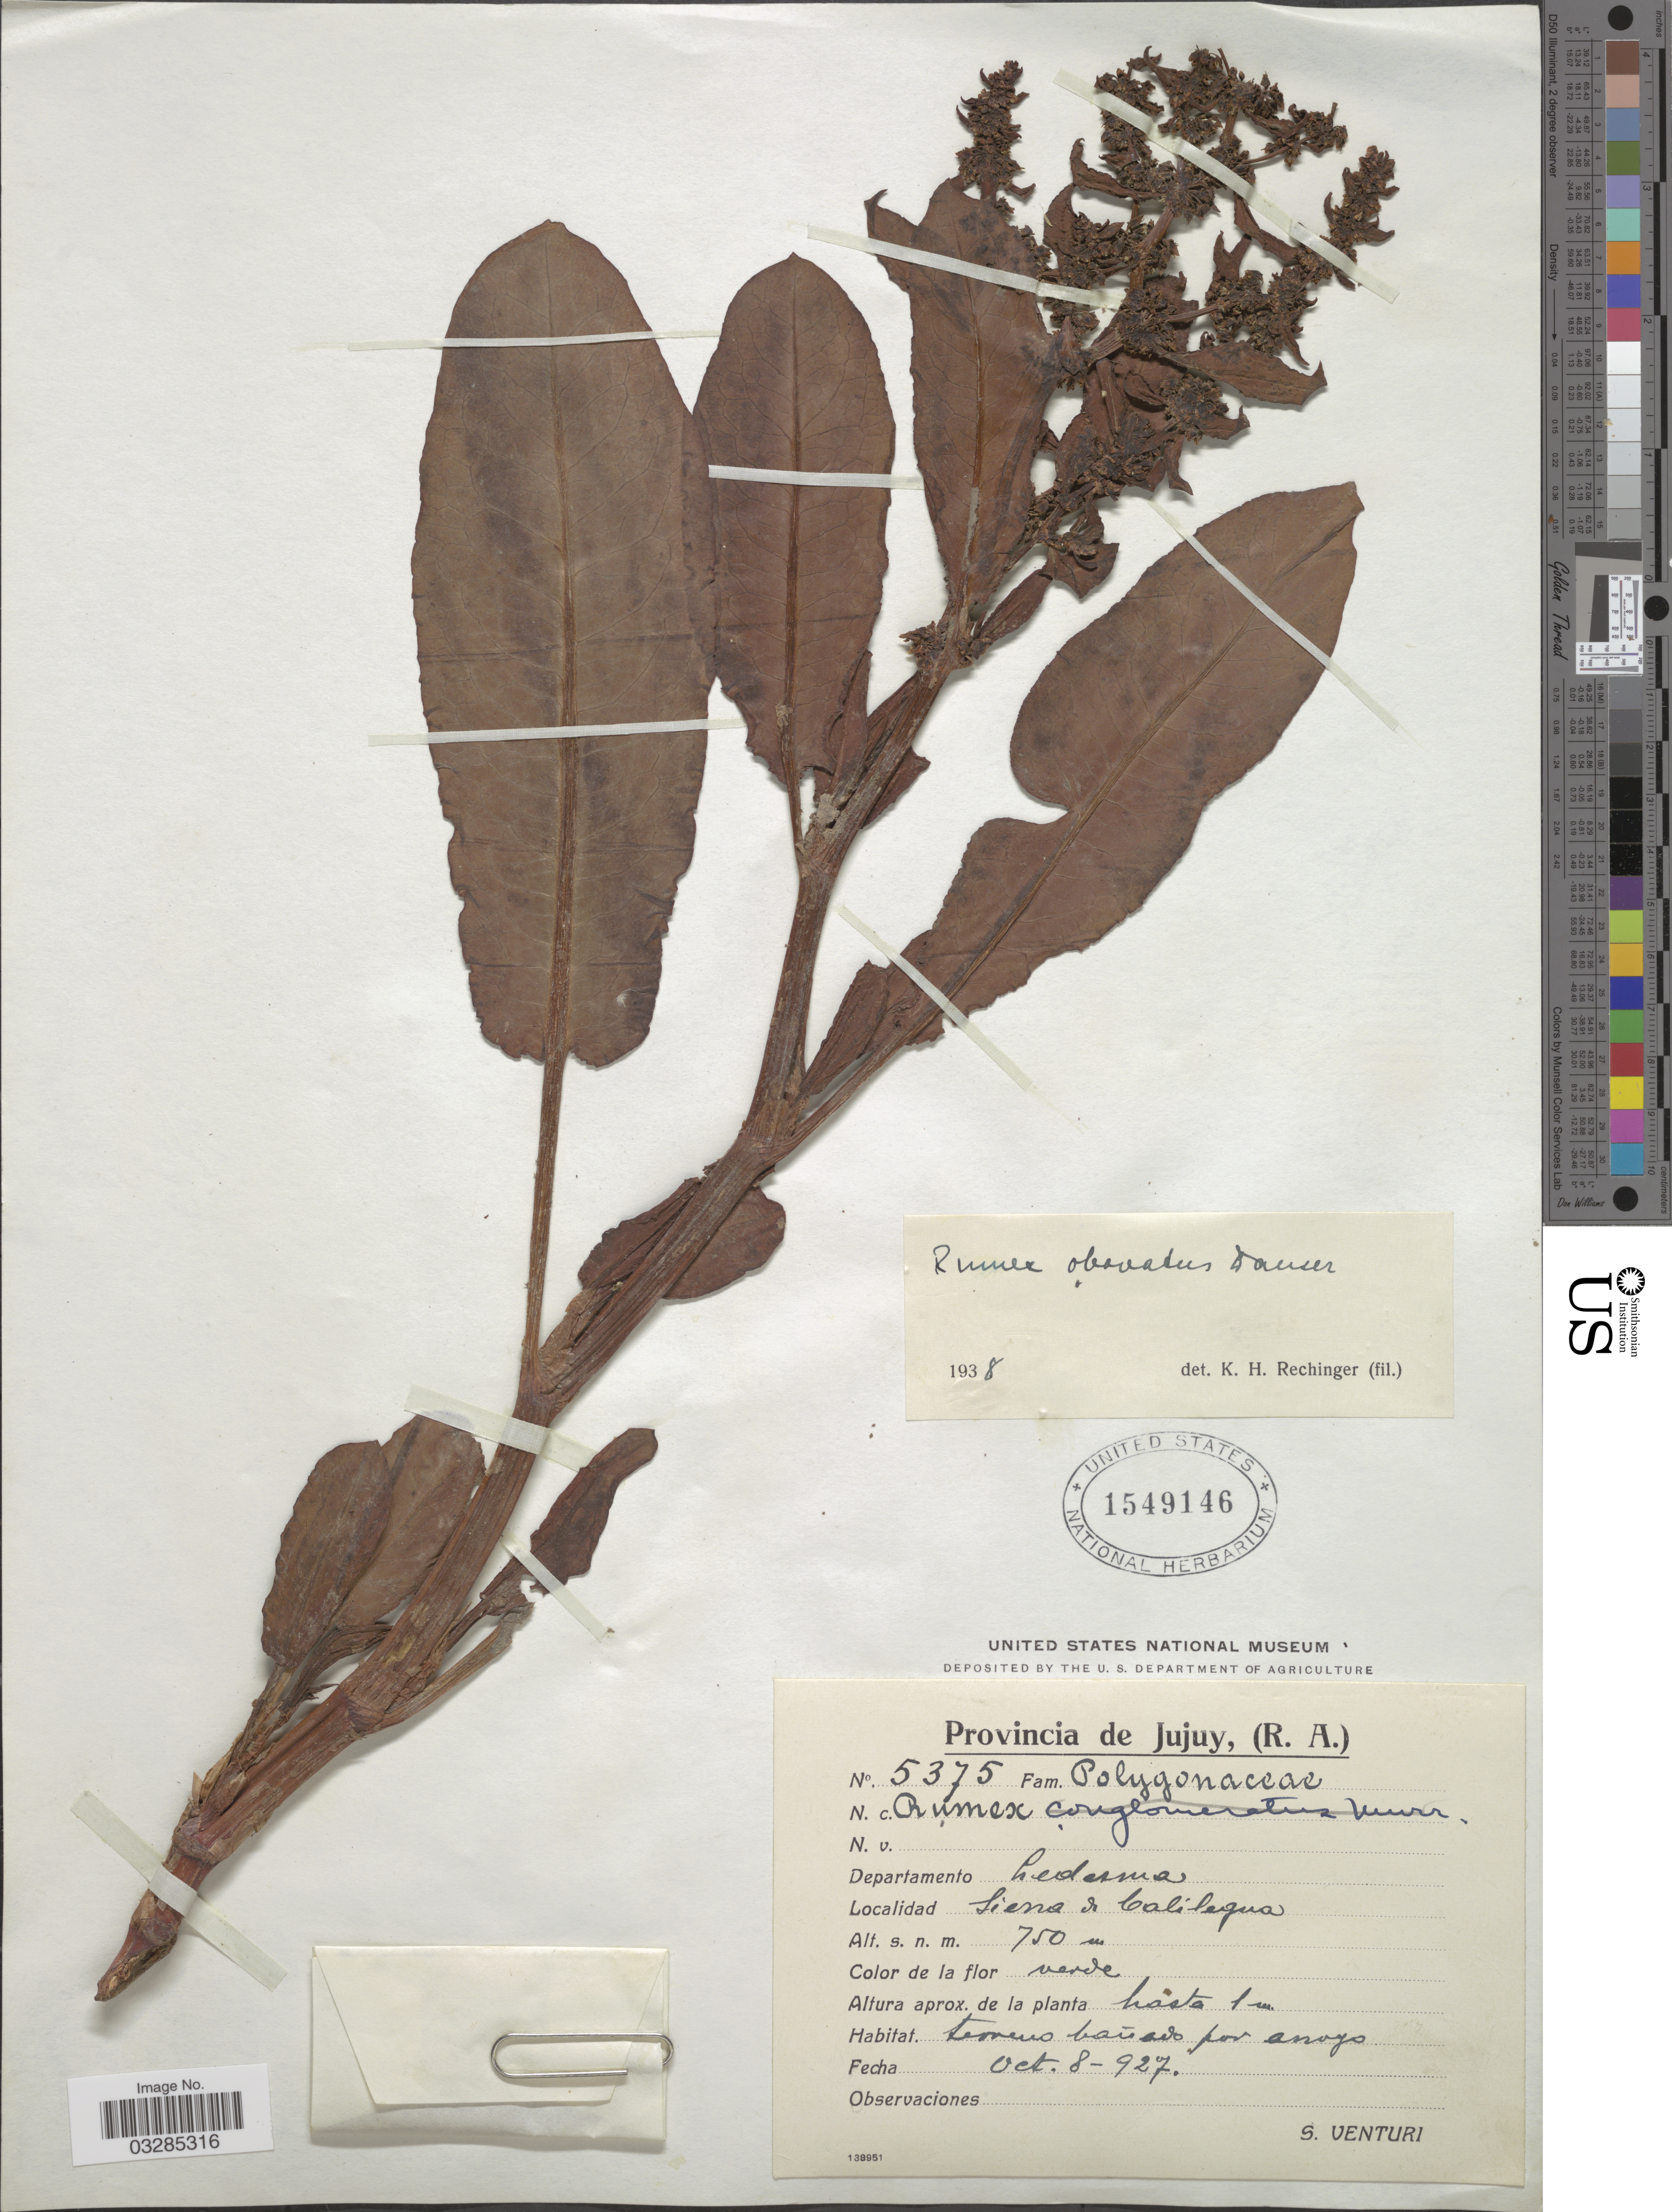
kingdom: Plantae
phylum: Tracheophyta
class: Magnoliopsida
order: Caryophyllales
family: Polygonaceae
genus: Rumex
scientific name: Rumex obovatus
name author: Danser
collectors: S. Venturi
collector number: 5375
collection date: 1927-10-08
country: Argentina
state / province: Jujuy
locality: Departamento Ledesma. Sierra de Calilegua.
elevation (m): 750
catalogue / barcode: US 1549146